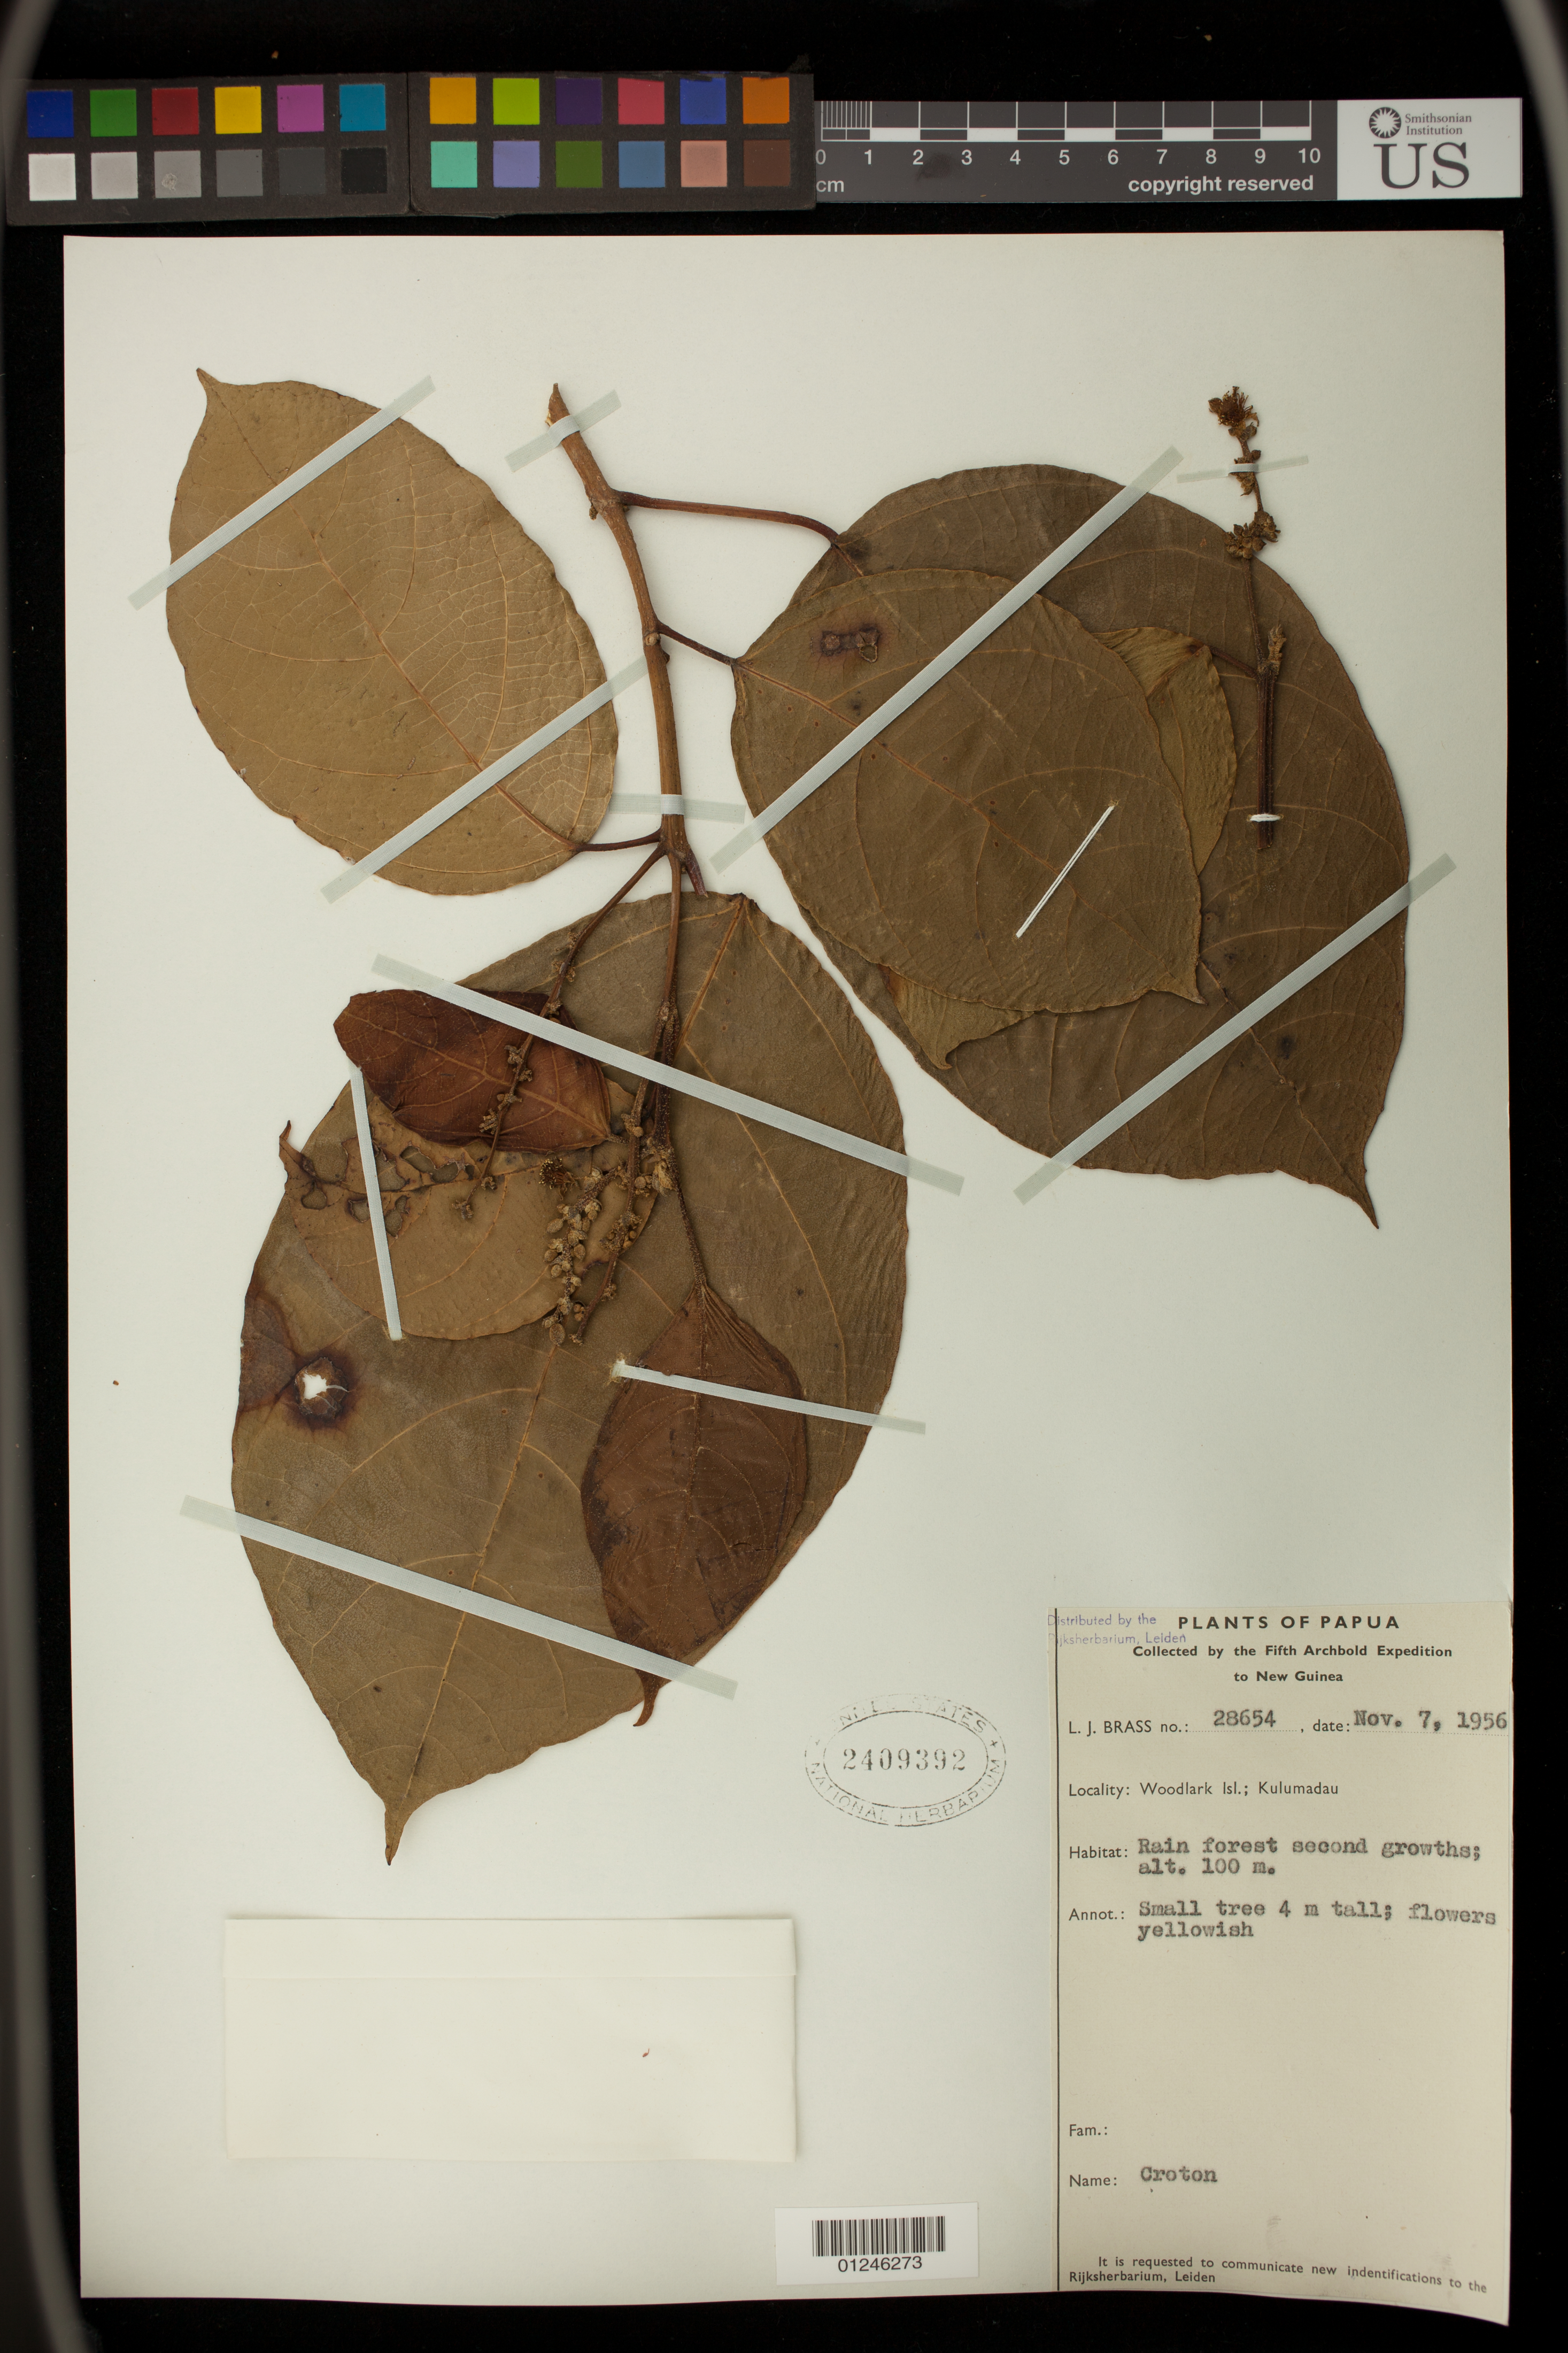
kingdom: Plantae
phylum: Tracheophyta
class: Magnoliopsida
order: Malpighiales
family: Euphorbiaceae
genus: Croton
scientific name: Croton sp.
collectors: L. J. Brass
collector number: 28654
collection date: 1956-11-07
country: Papua New Guinea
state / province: Kulumadau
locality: Woodlark Isl.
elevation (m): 100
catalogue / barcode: US 2409392